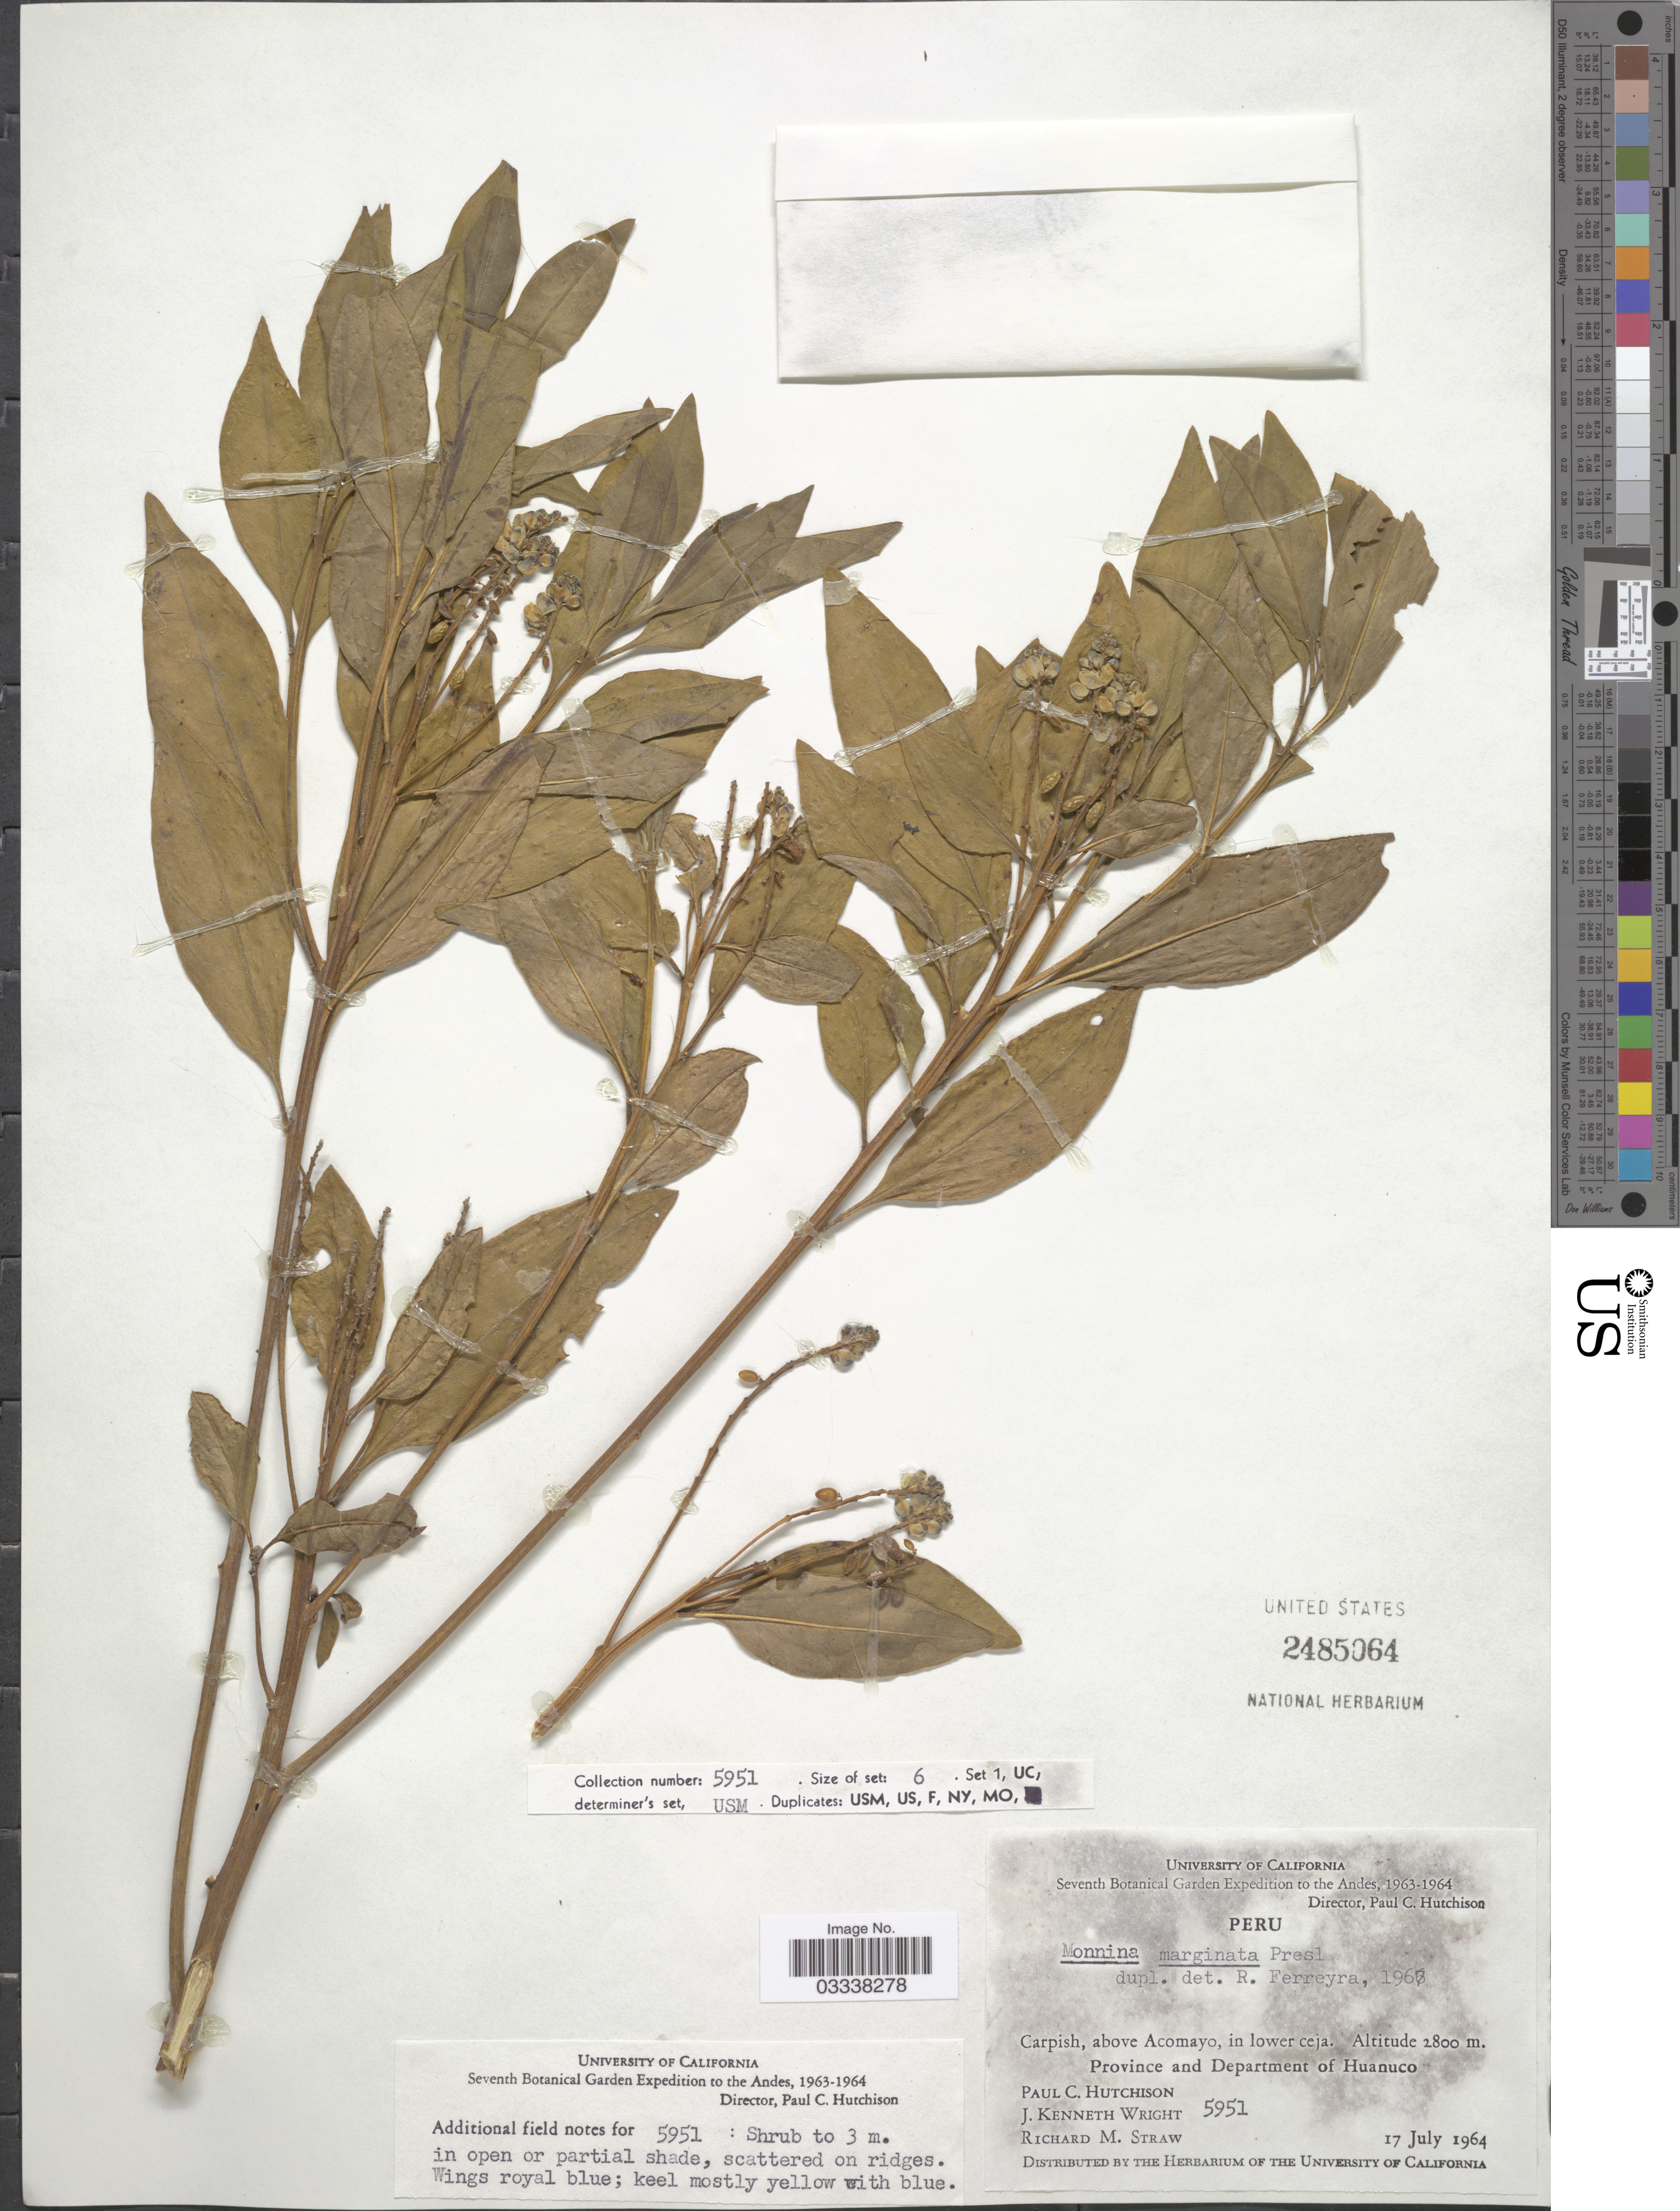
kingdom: Plantae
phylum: Tracheophyta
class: Magnoliopsida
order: Fabales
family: Polygalaceae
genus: Monnina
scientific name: Monnina marginata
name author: C. Presl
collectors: P. C. Hutchison, J. K. Wright & R. M. Straw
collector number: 5951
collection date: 1964-07-17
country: Peru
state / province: Huánuco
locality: Carpish, above Acomayo, in lower ceja. Province and Department of Huanuco.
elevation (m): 2800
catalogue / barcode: US 2485064